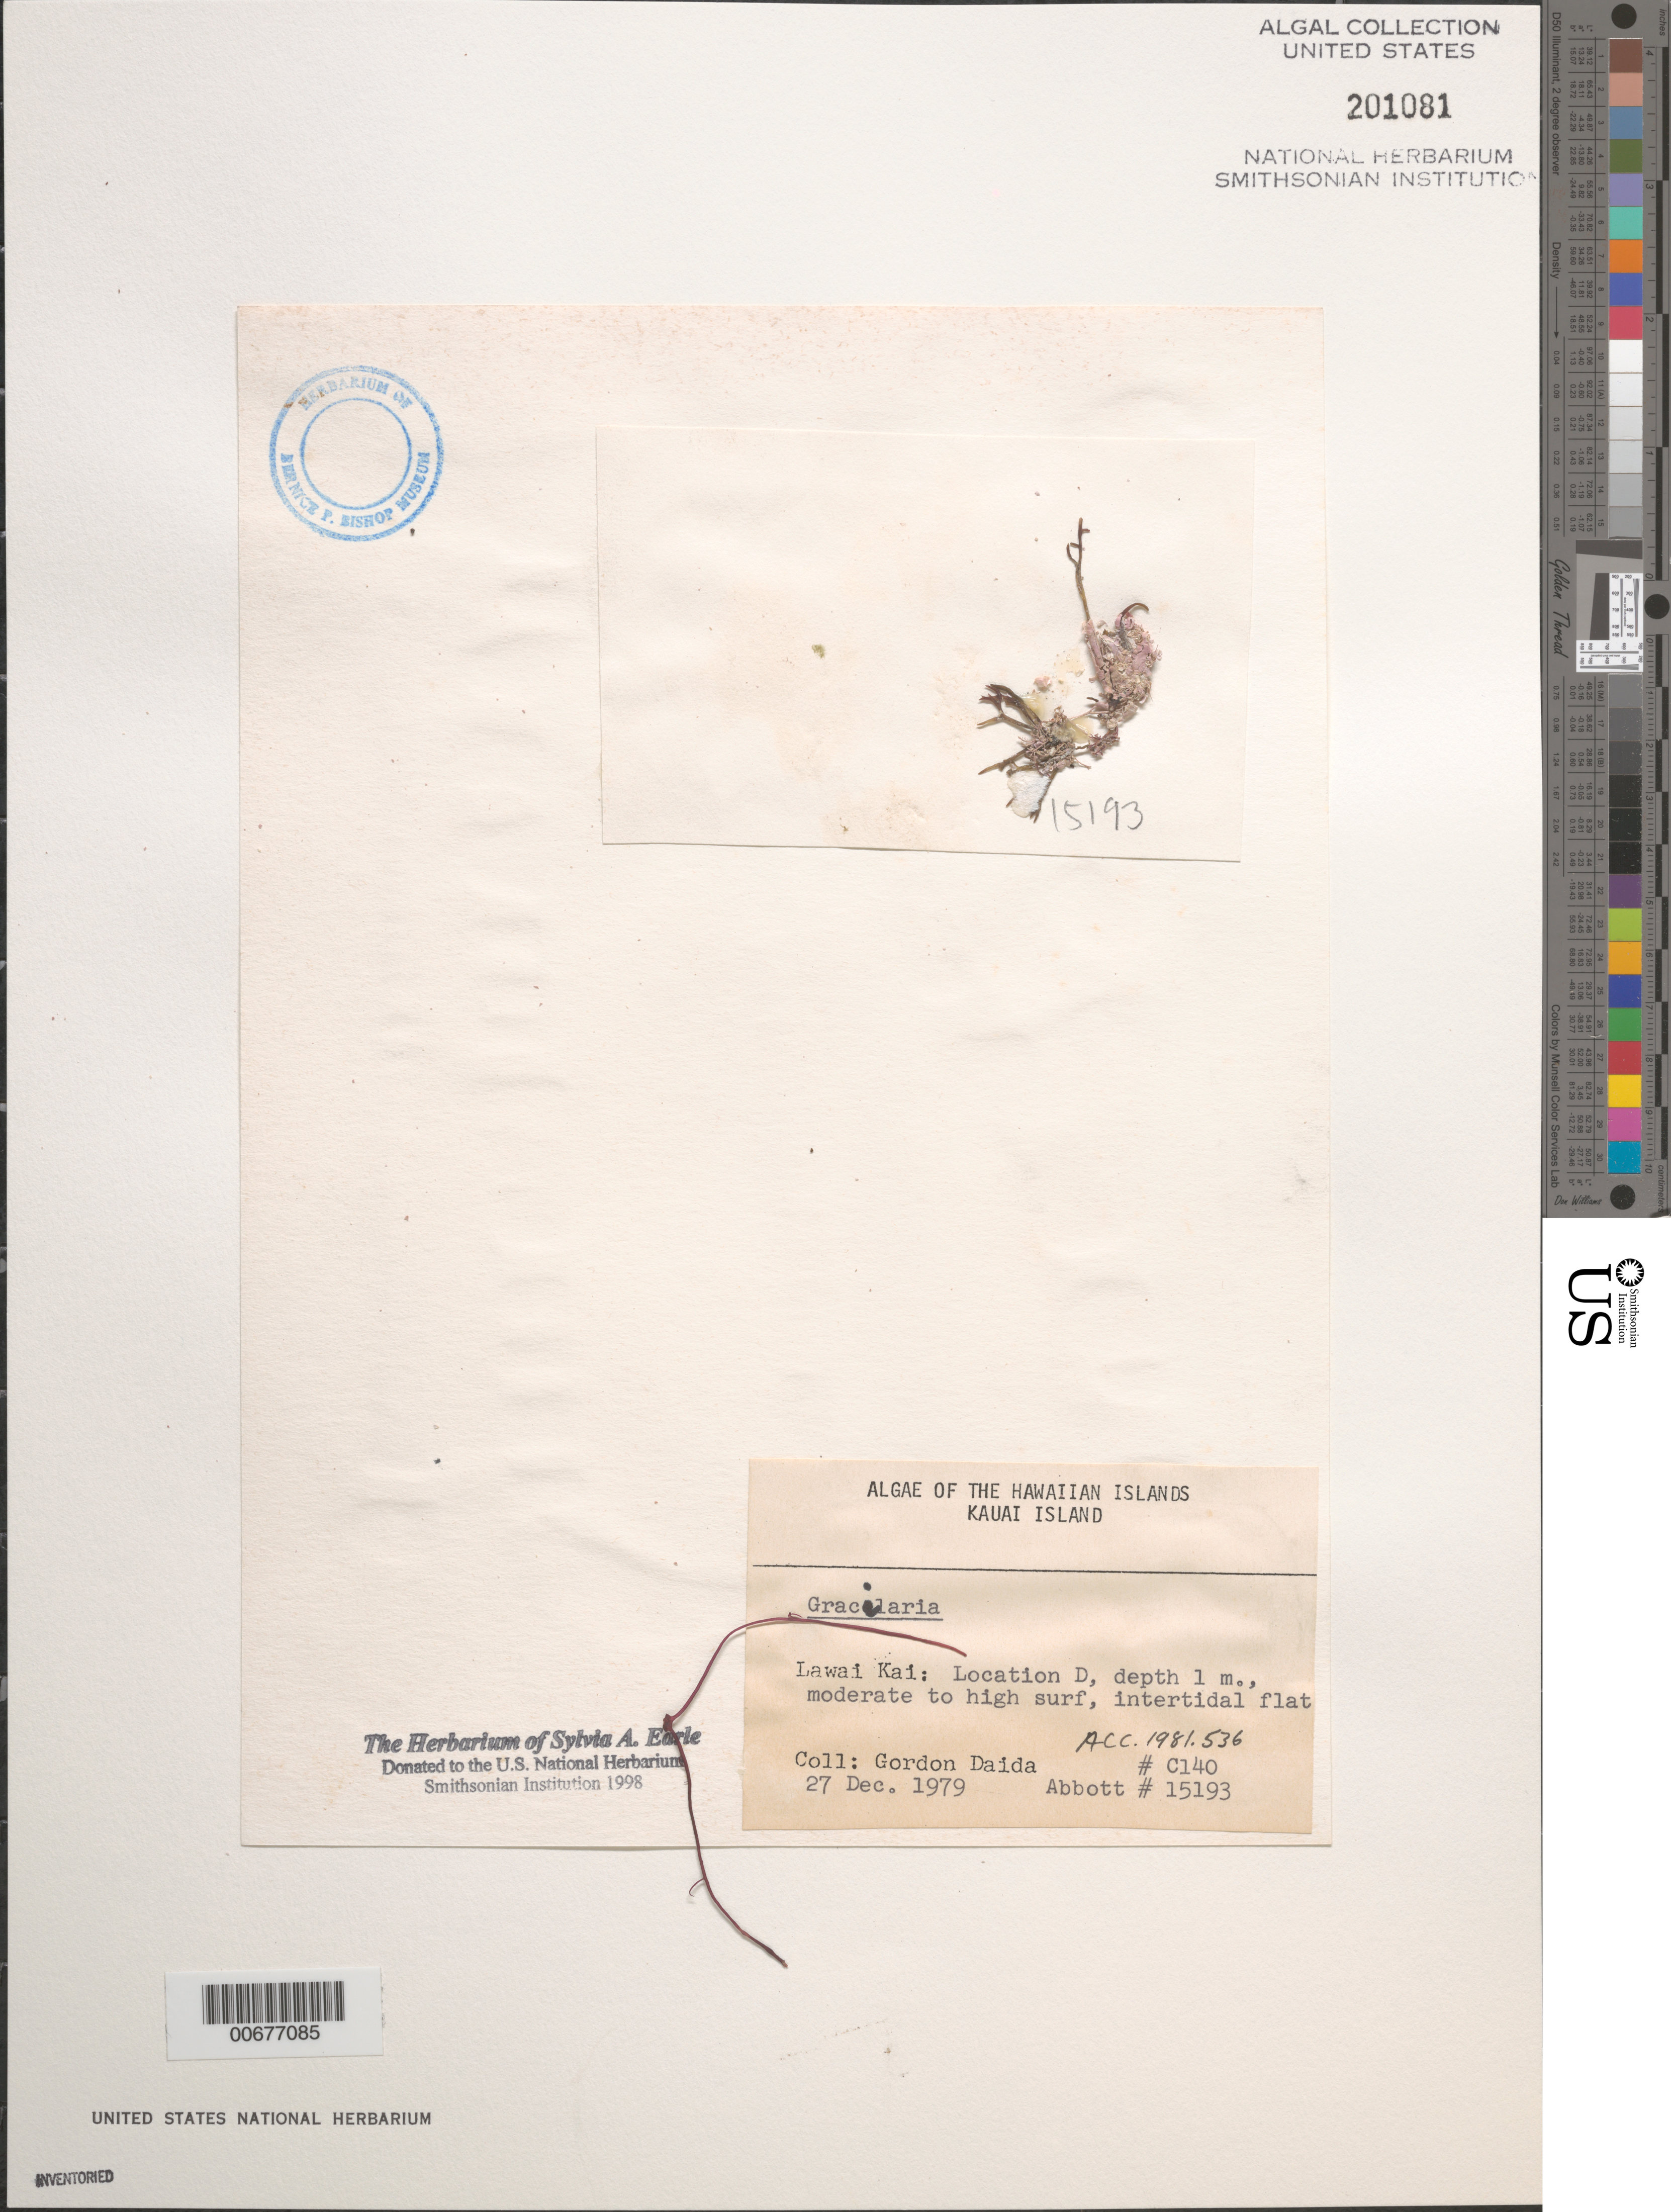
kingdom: Plantae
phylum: Rhodophyta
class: Florideophyceae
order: Gracilariales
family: Gracilariaceae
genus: Gracilaria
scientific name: Gracilaria sp.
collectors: G. Daida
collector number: C140 & IAA 15193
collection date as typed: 27 Dec 1979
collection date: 1979-12-27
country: United States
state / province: Hawaii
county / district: Kauai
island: Kaua'i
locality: Lawai Kai, Location D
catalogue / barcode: US 201081